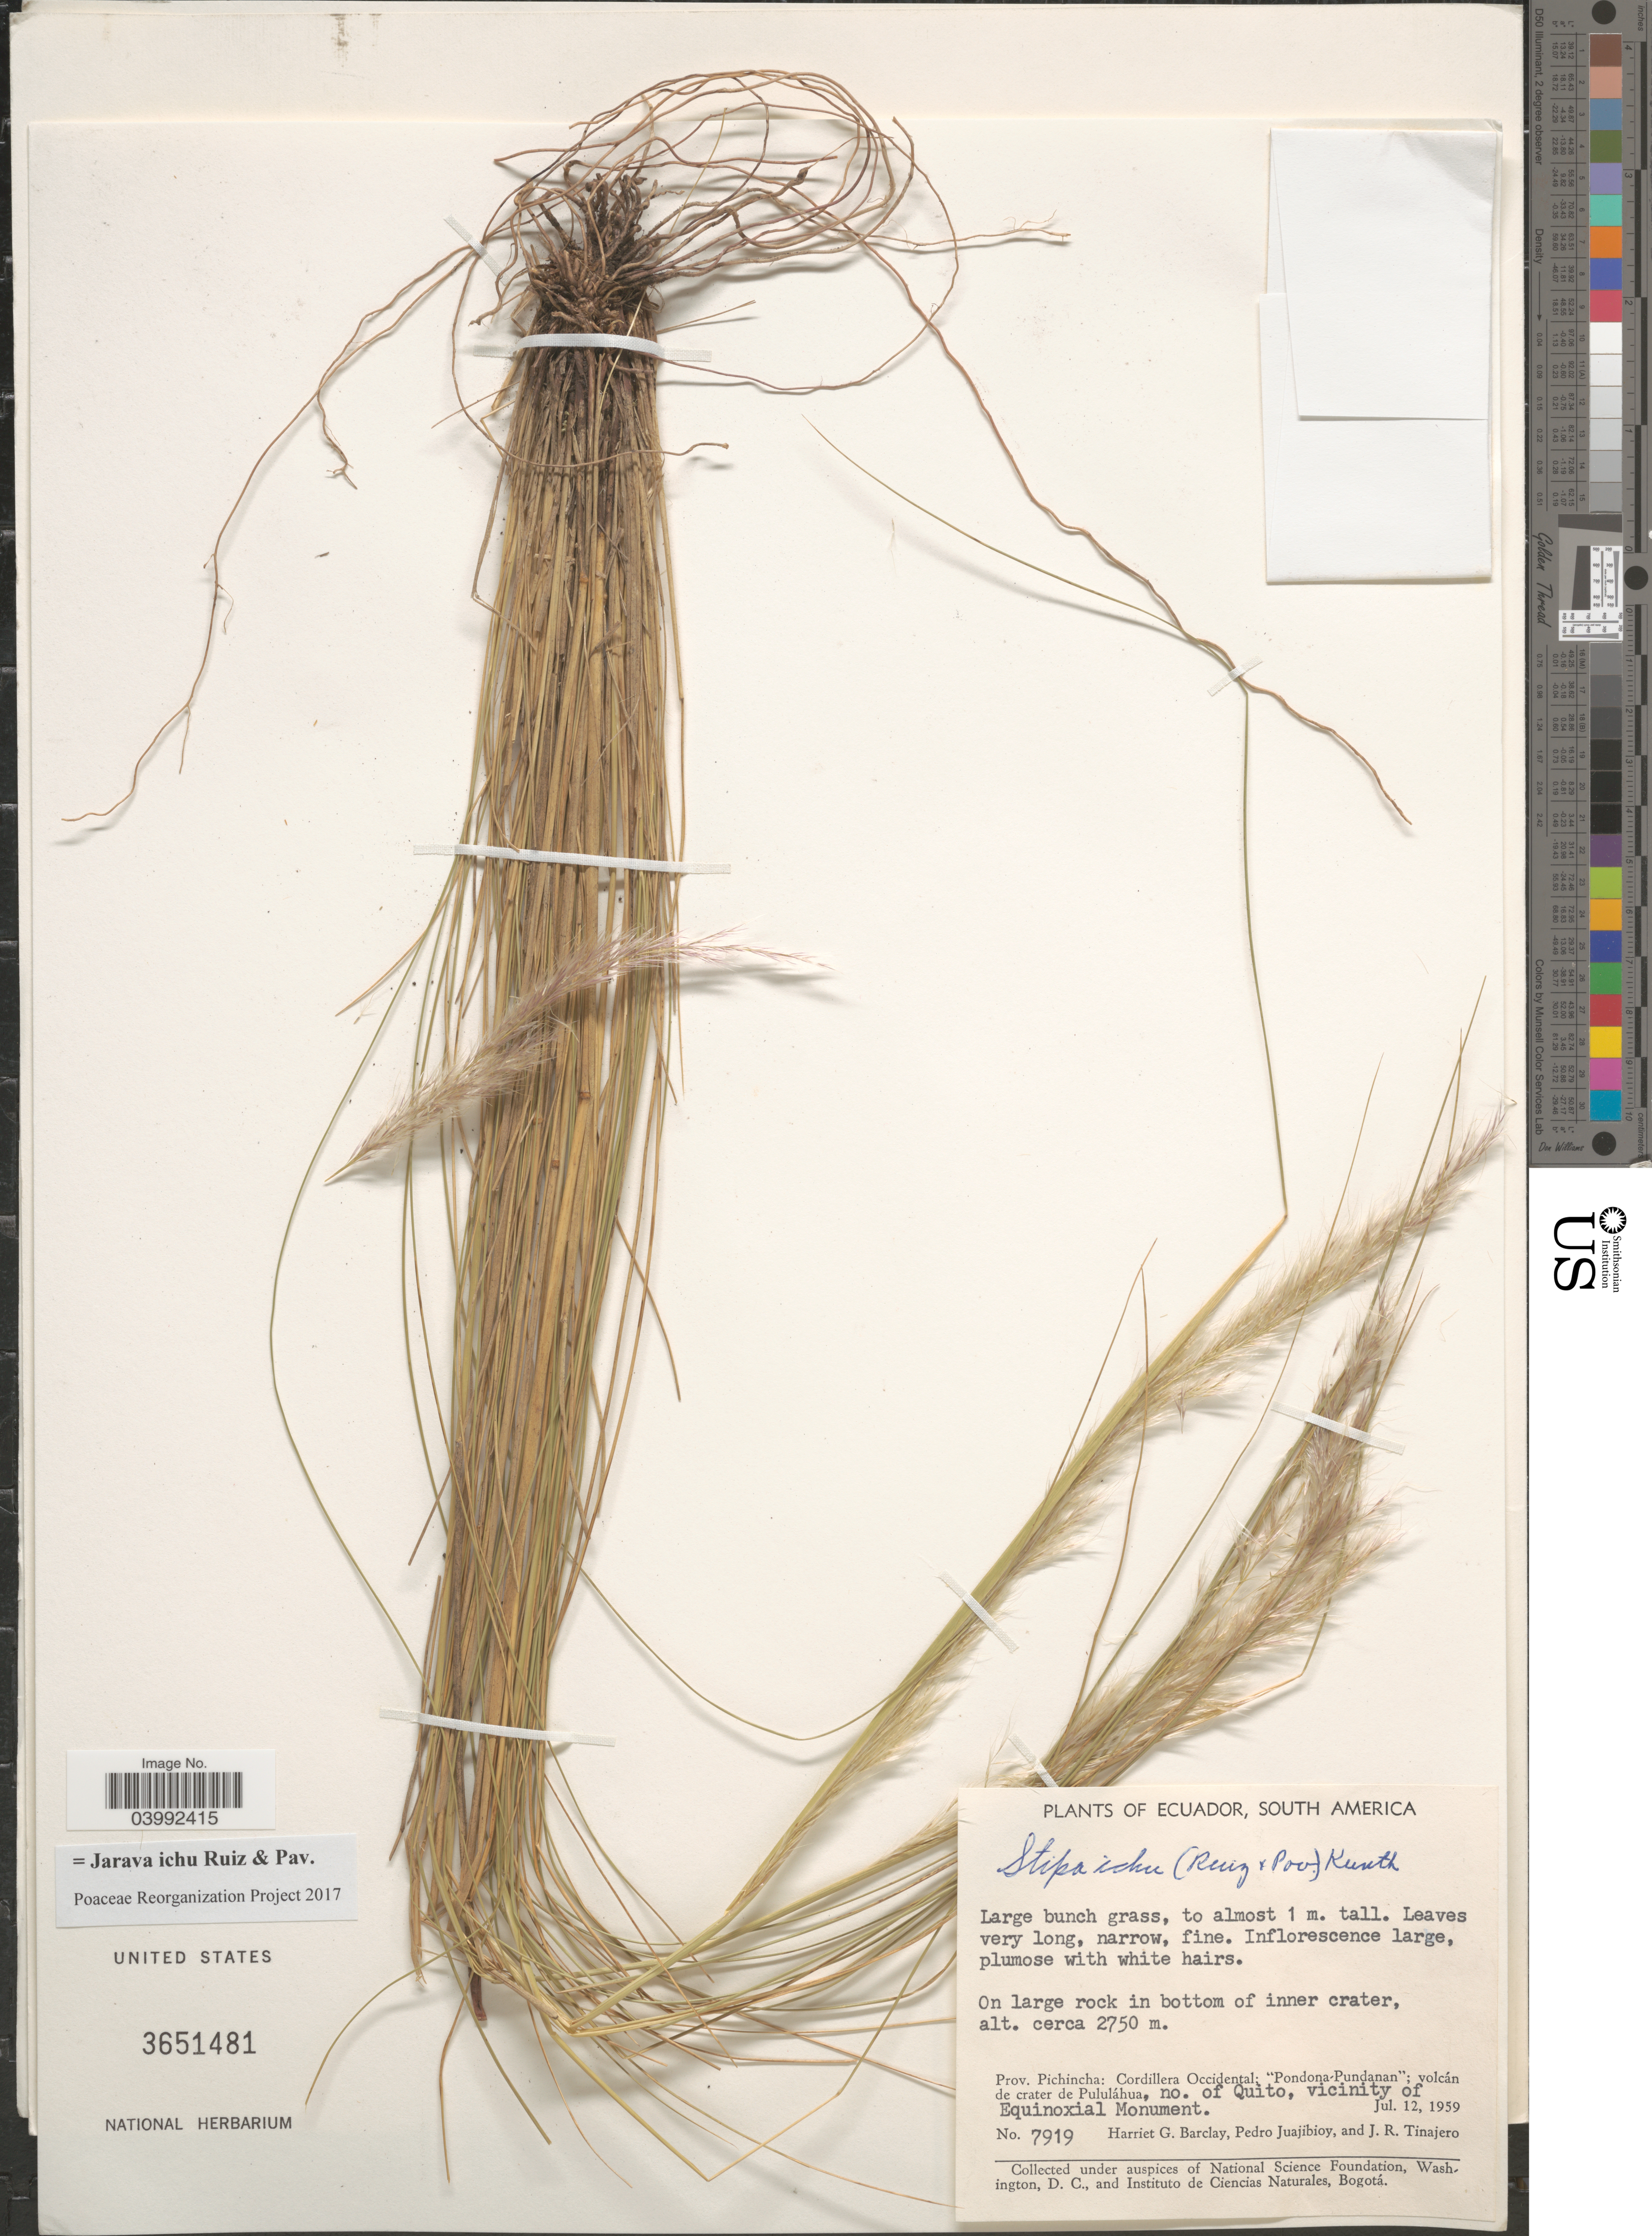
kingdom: Plantae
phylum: Tracheophyta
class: Liliopsida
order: Poales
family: Poaceae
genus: Jarava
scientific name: Jarava ichu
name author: Ruiz & Pav.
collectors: H. G. Barclay, P. Juajibioy & J. Tinajero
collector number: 7919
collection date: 1959-07-12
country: Ecuador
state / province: Pichincha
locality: Cordillera Occidental: "Pondona-Pundanan"; volcán de crater de Pululáhua, no. of Quito, vicinity of Equinoxial Monument.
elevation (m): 2750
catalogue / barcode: US 3651481